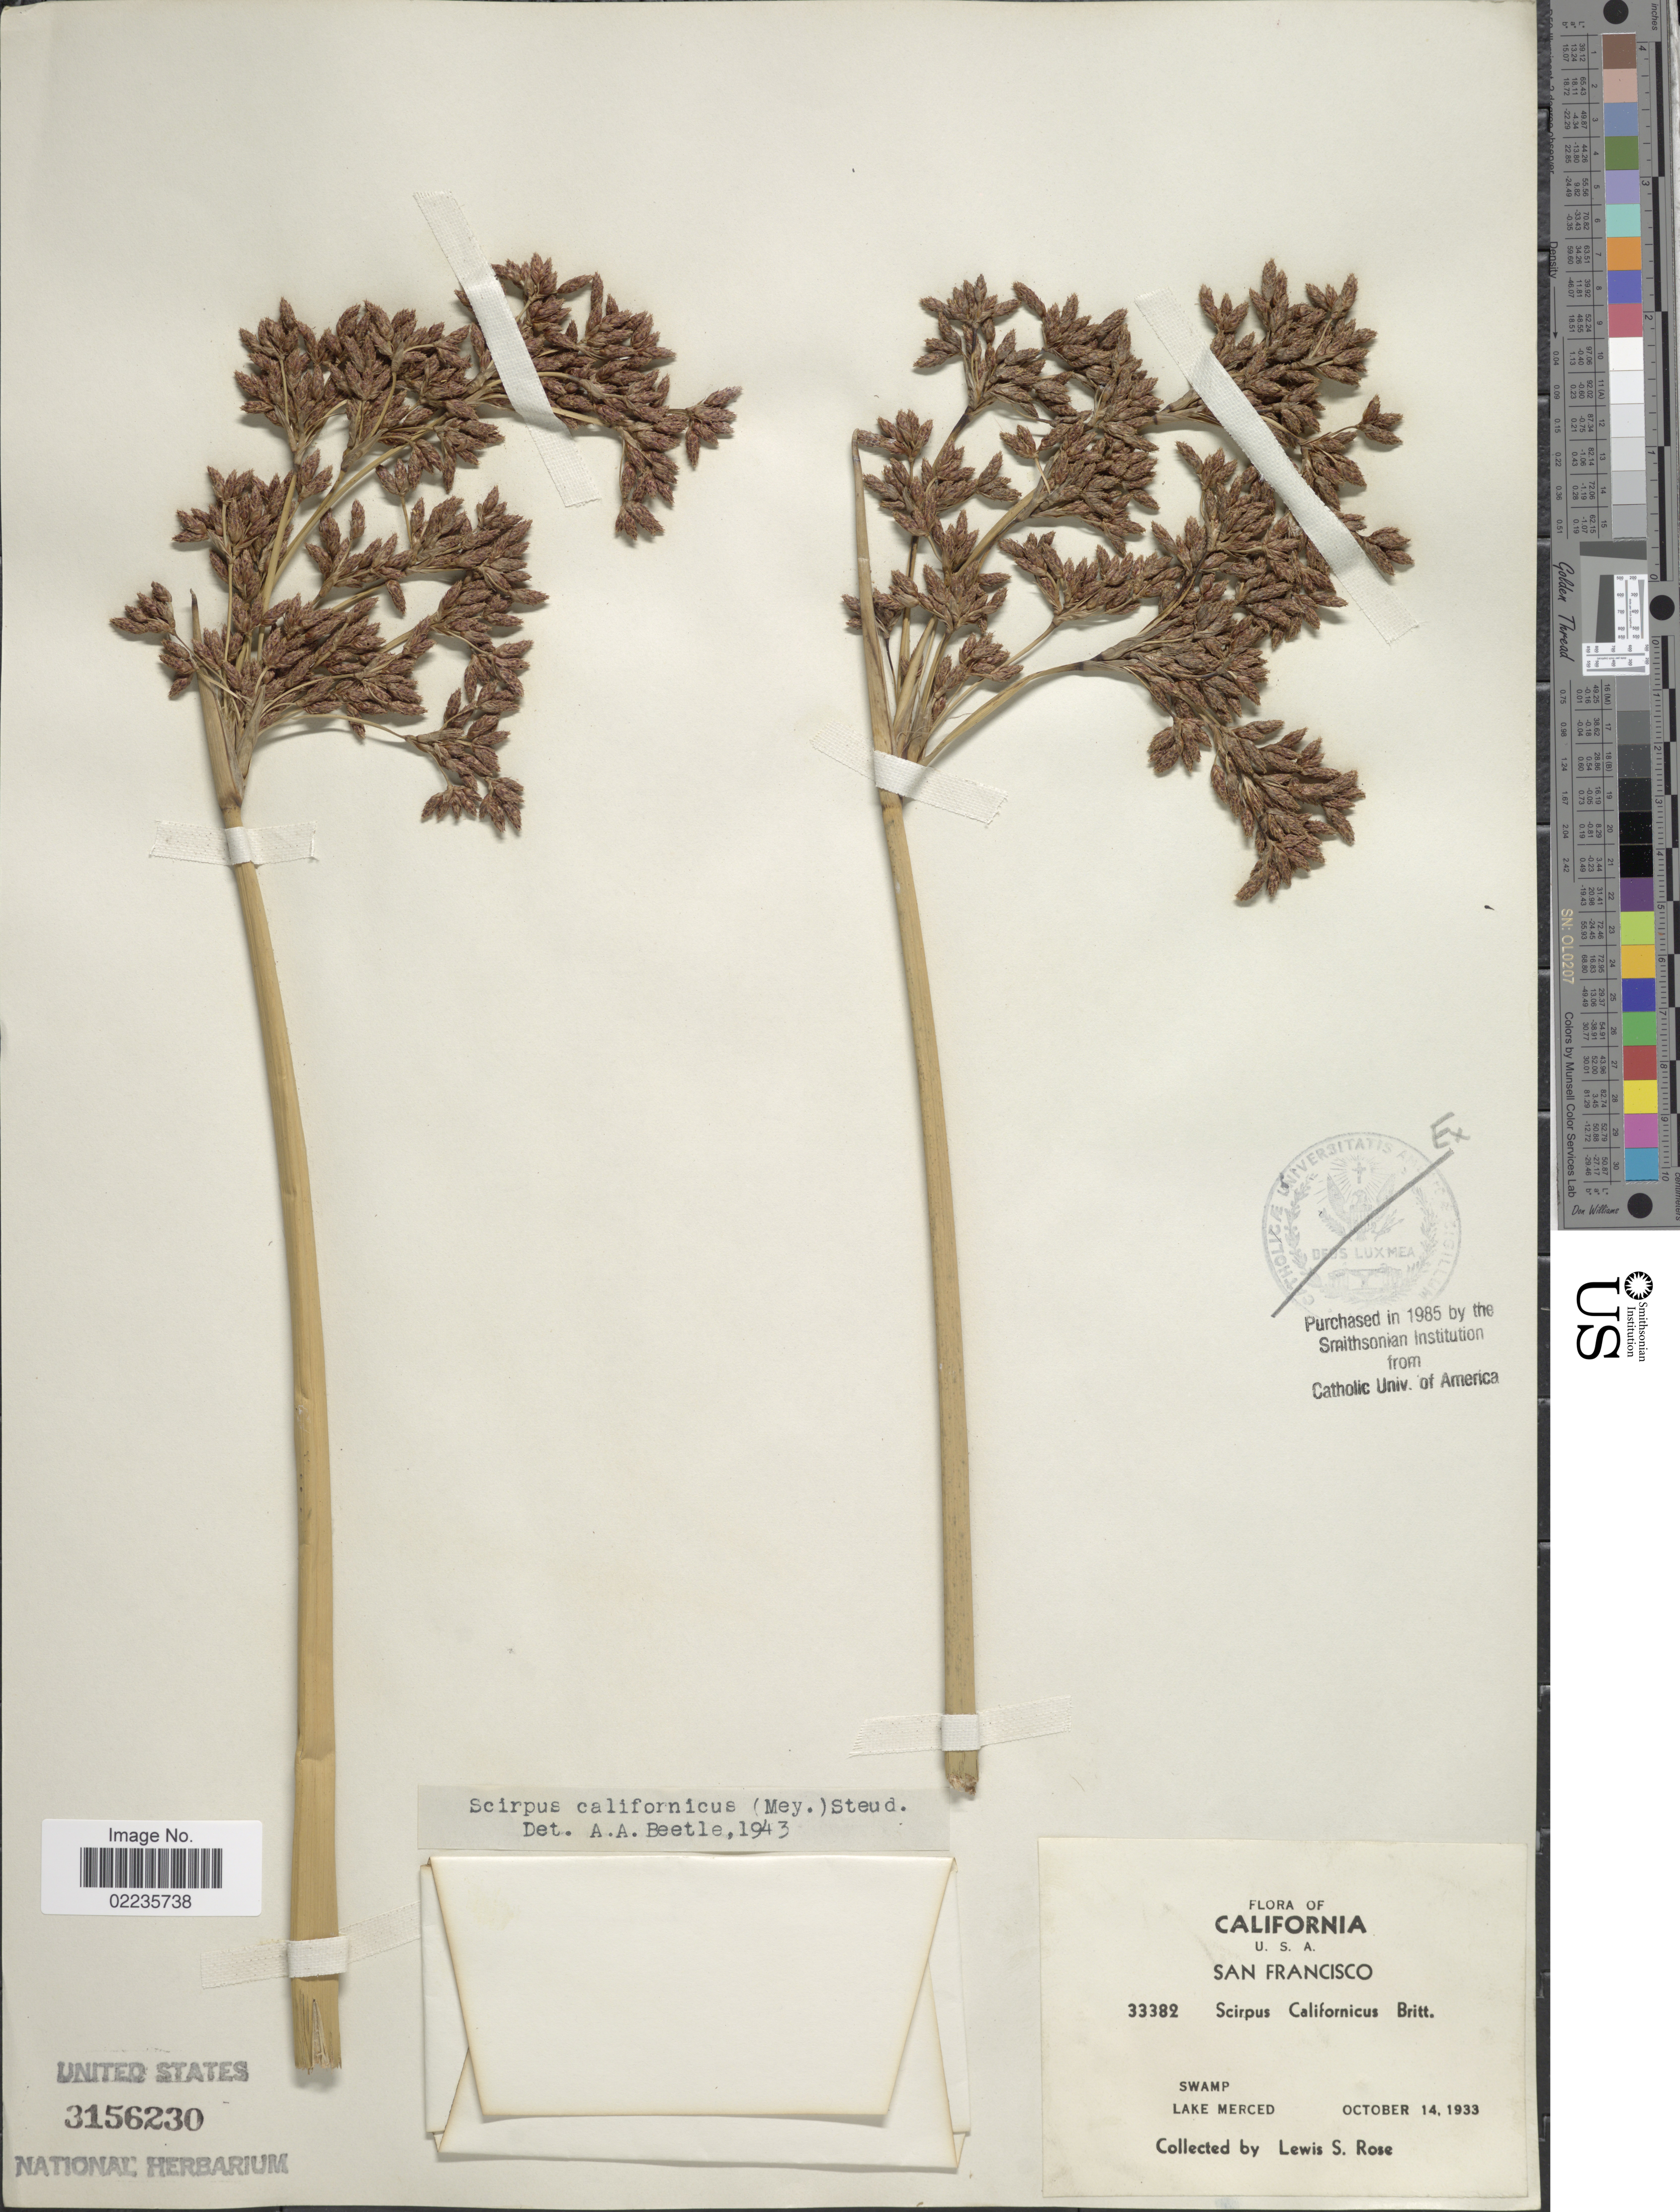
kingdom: Plantae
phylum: Tracheophyta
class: Liliopsida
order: Poales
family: Cyperaceae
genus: Schoenoplectus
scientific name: Schoenoplectus californicus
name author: (C.A. Mey.) Soják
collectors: L. S. Rose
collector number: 33382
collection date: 1933-10-14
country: United States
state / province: California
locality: San Franciso, Swamp, Lake Merced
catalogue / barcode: US 3156230